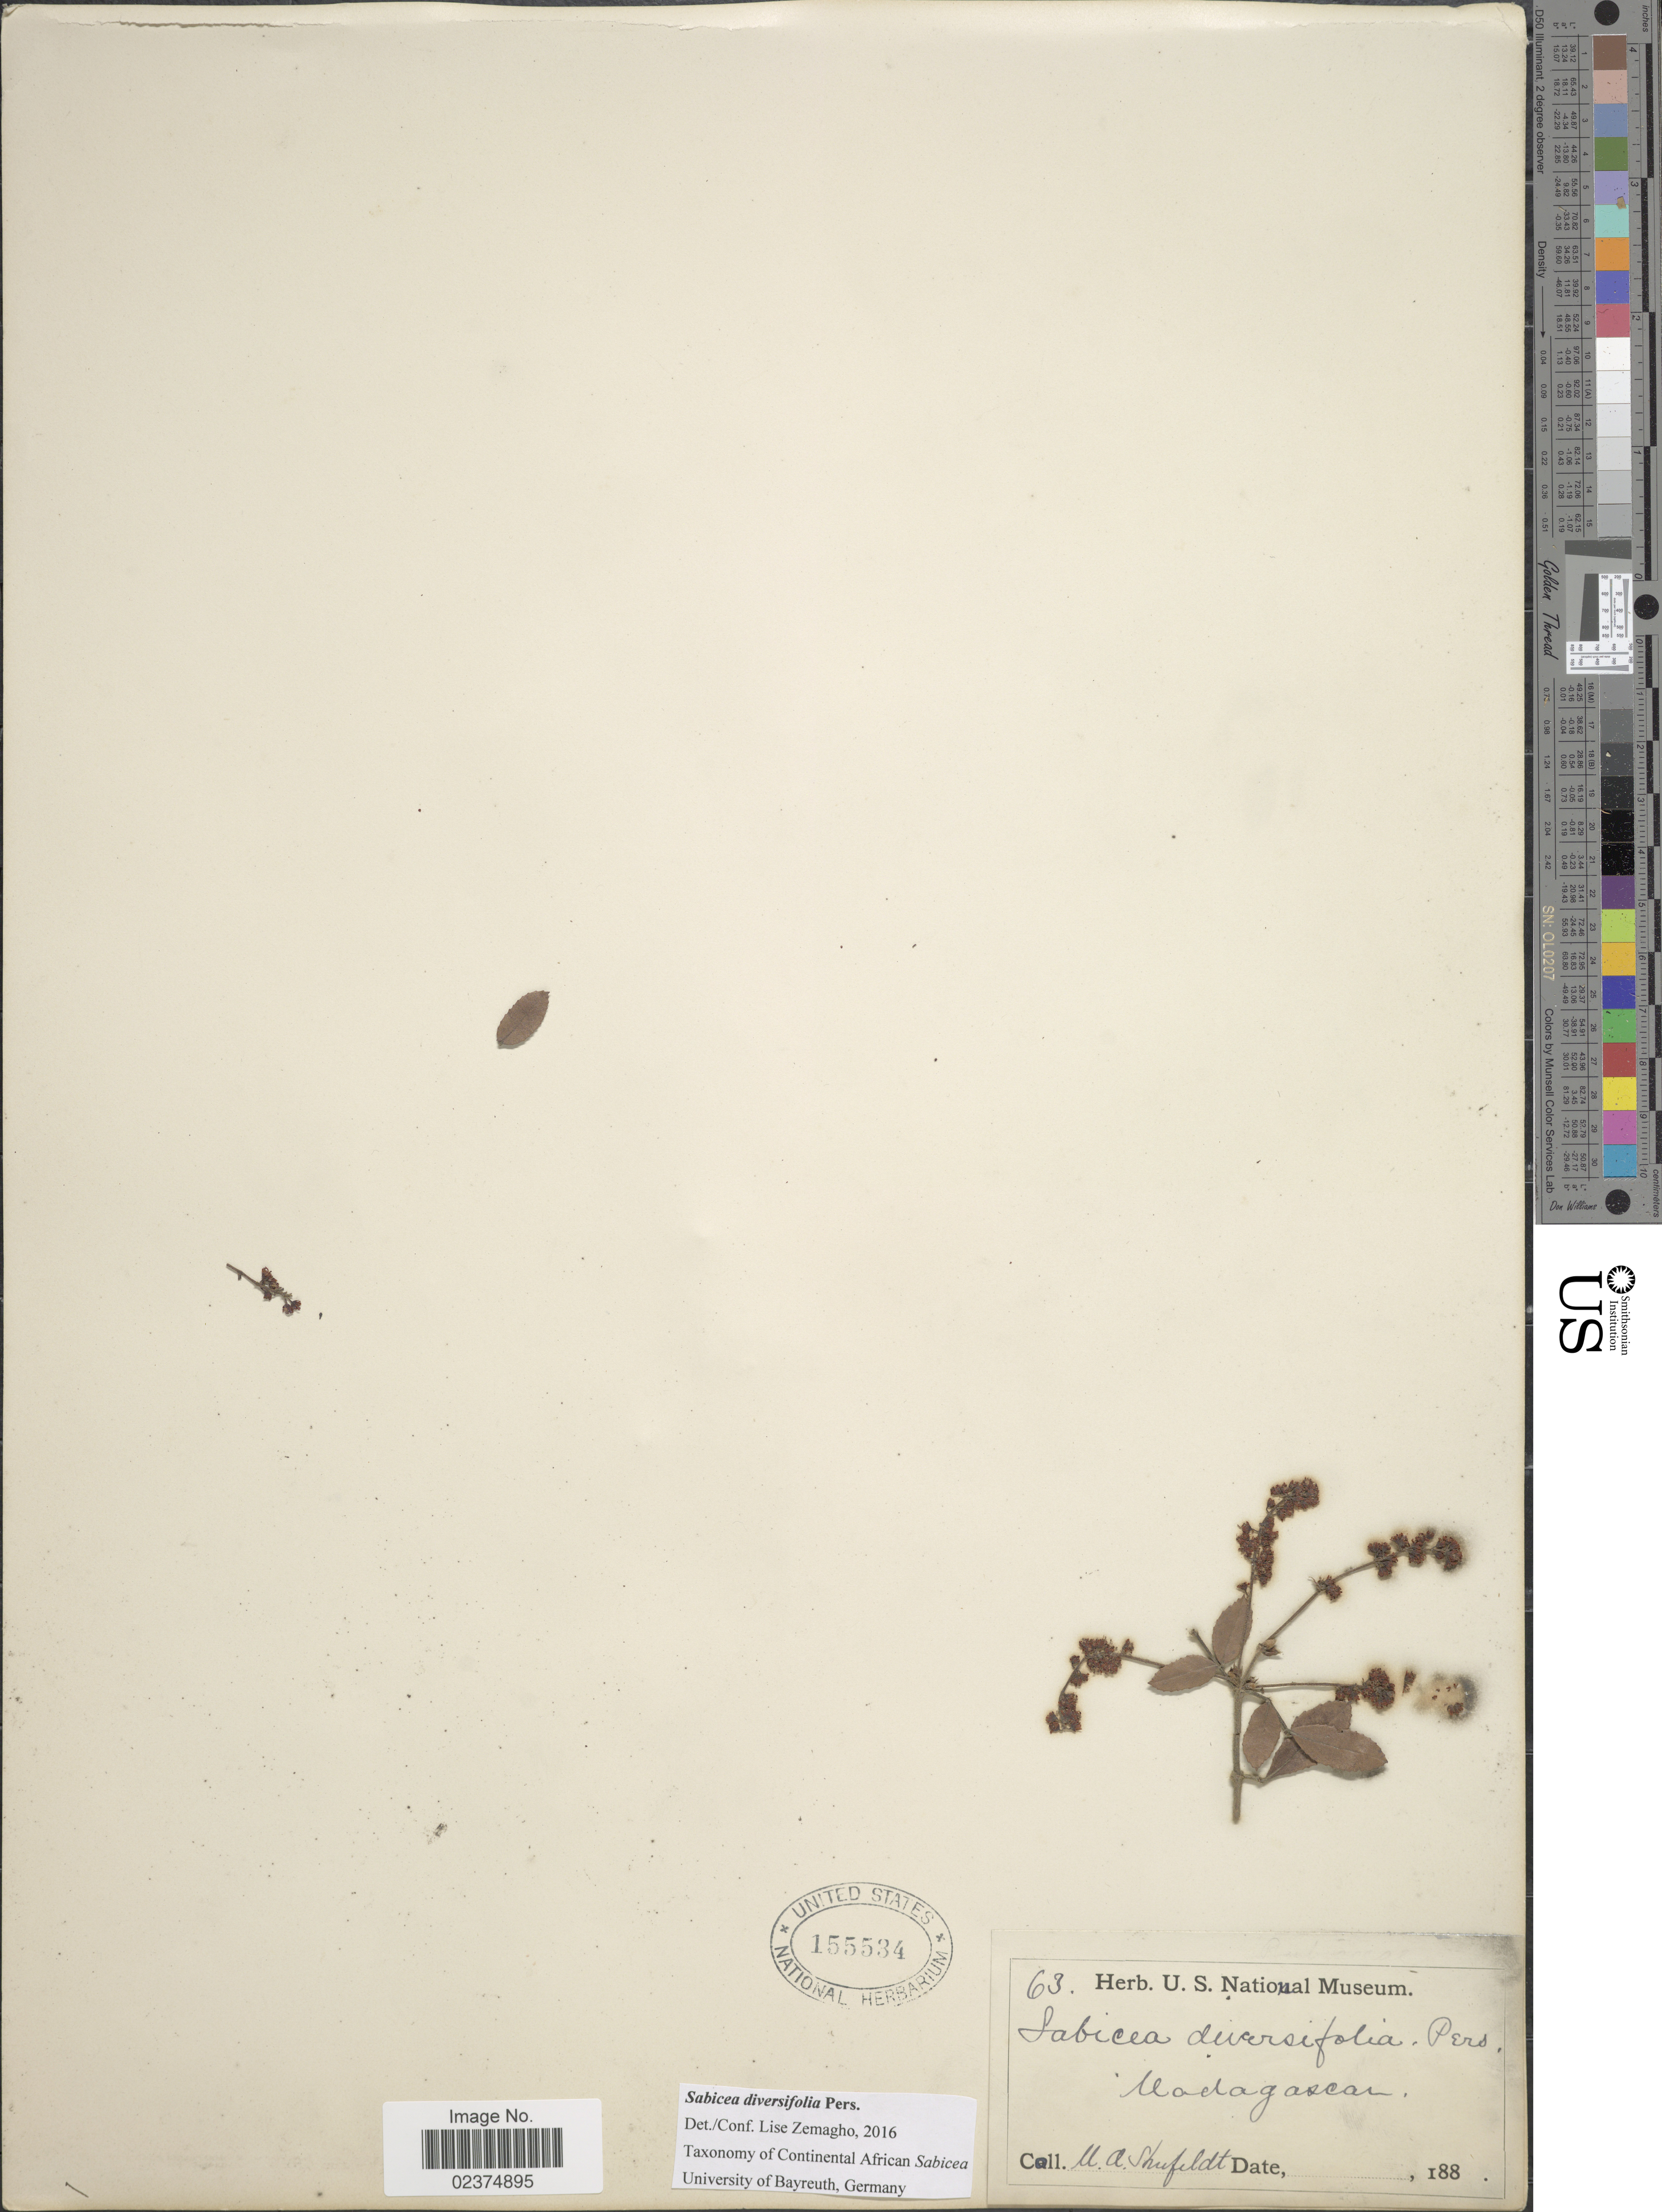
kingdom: Plantae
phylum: Tracheophyta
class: Magnoliopsida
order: Gentianales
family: Rubiaceae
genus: Sabicea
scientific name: Sabicea diversifolia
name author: Pers.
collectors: M. Shufeldt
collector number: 63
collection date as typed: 188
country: Madagascar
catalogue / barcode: US 155534